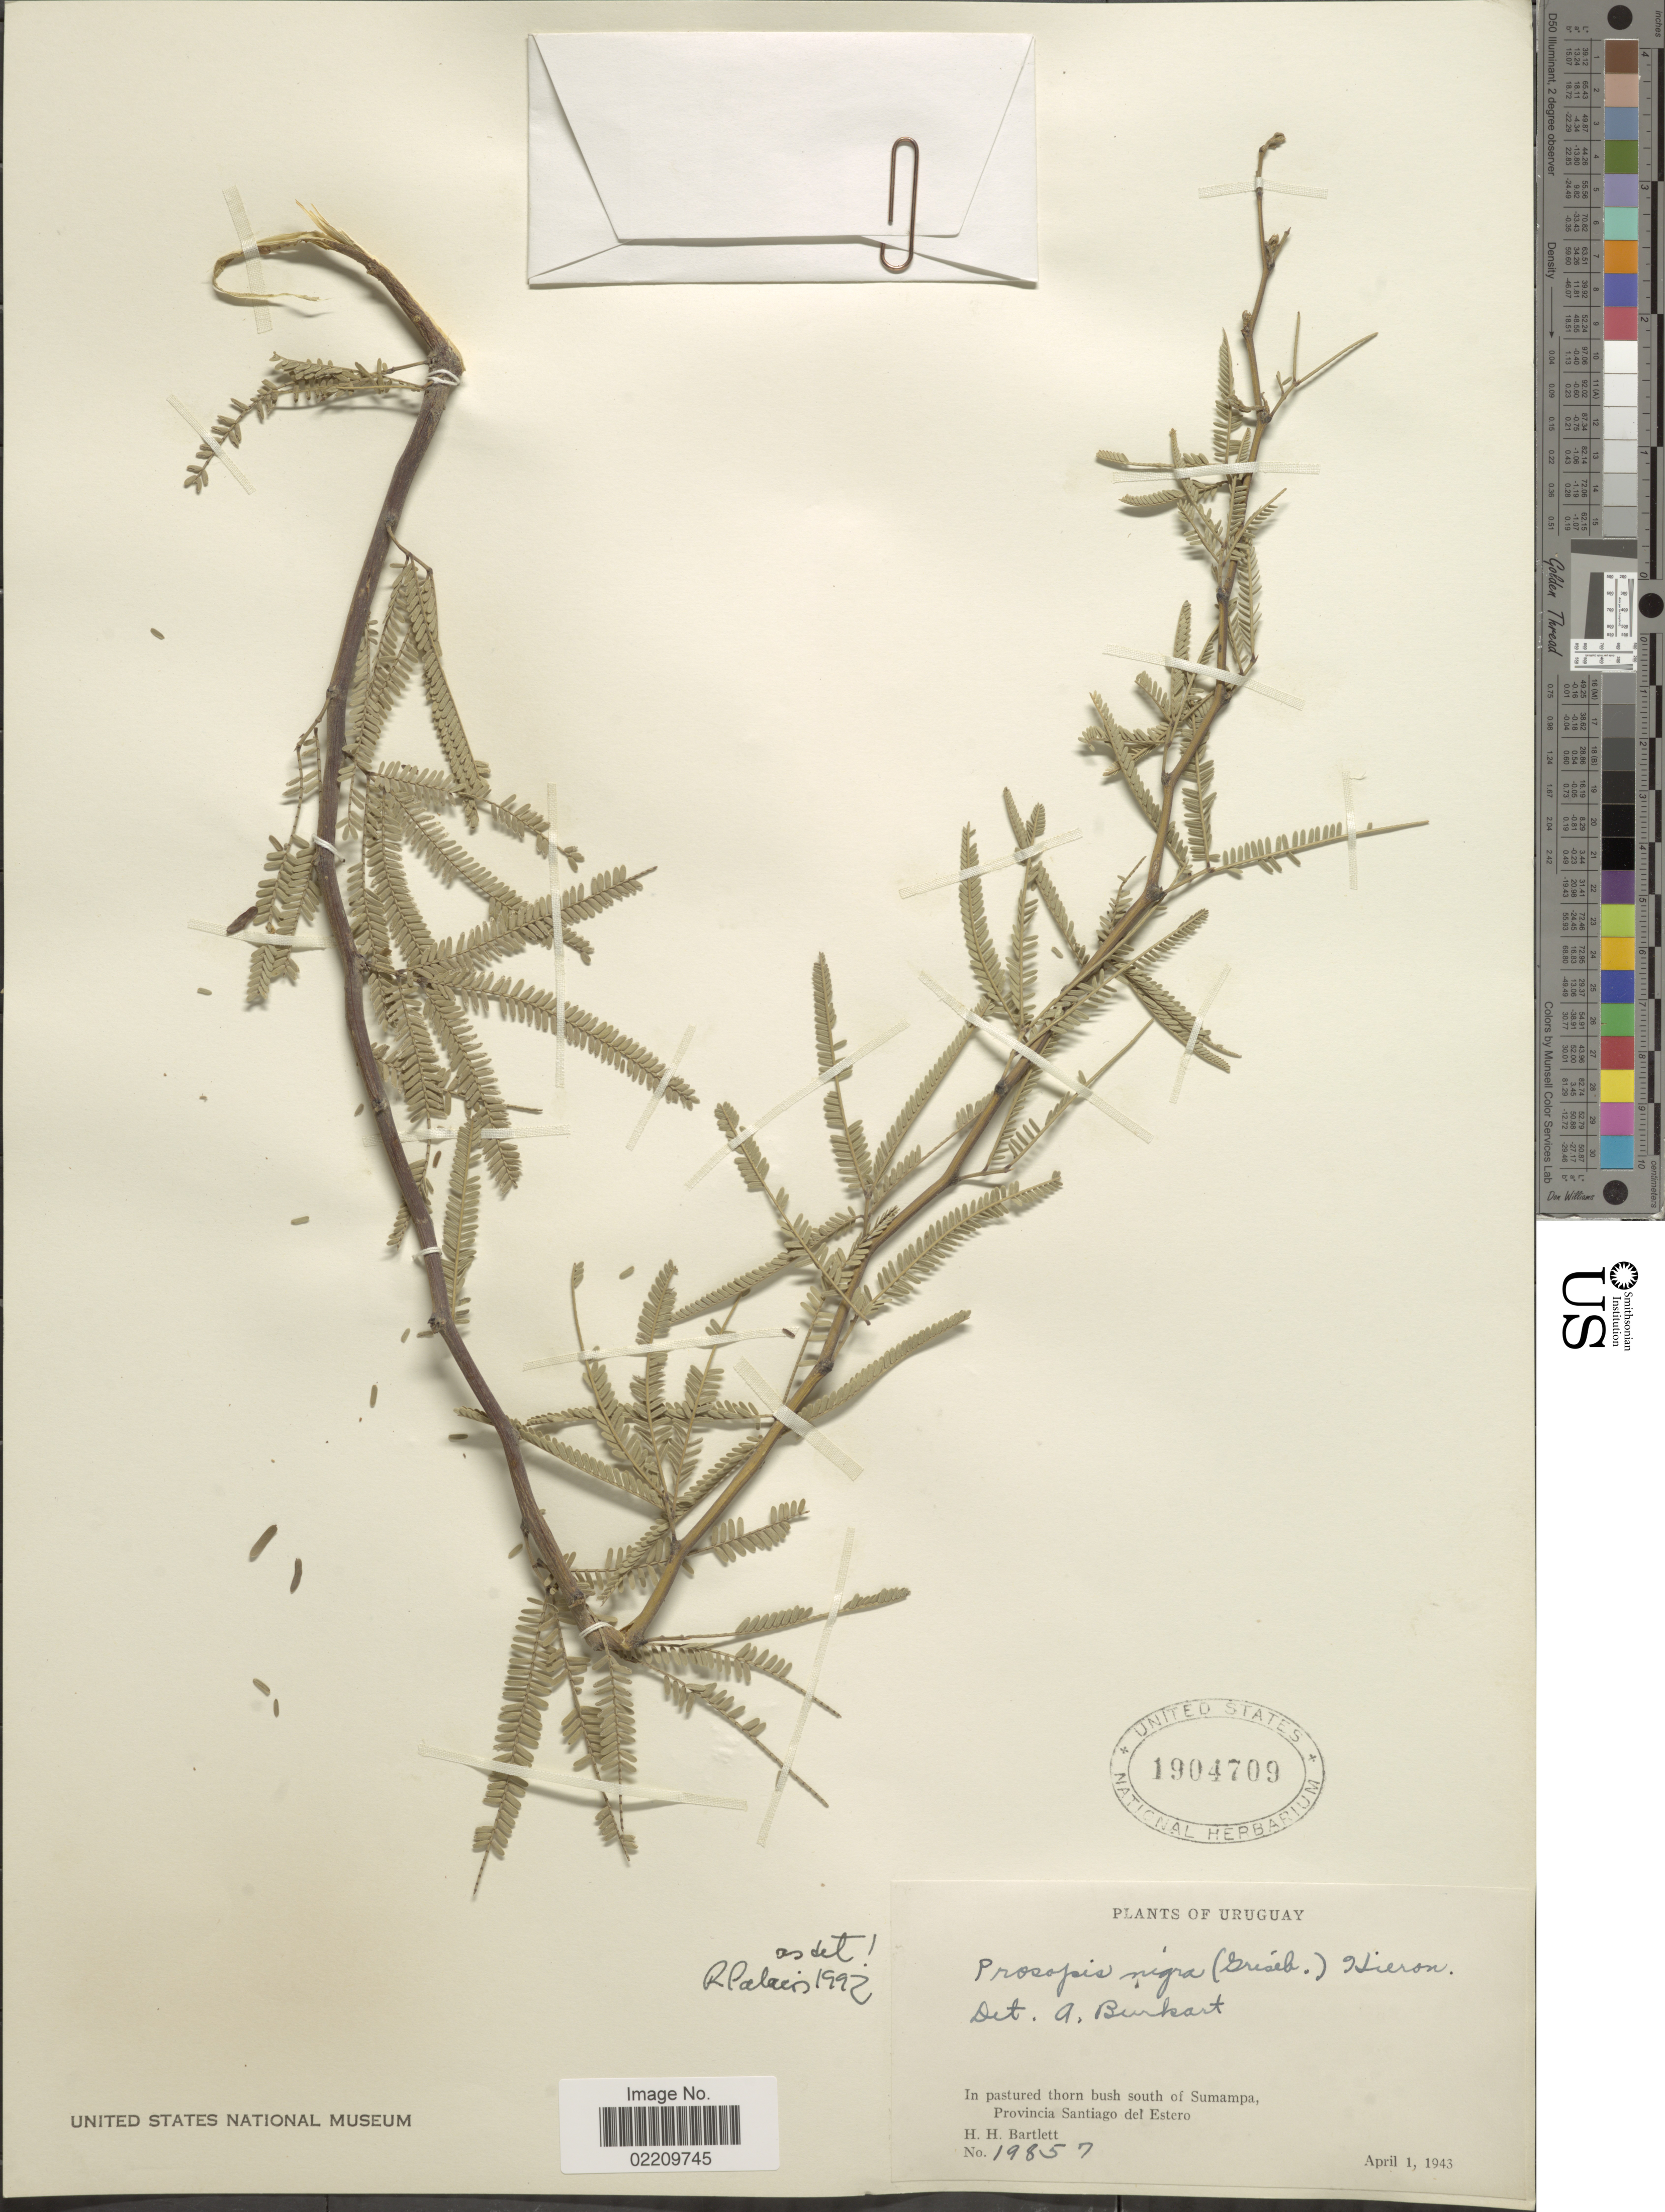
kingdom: Plantae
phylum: Tracheophyta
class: Magnoliopsida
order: Fabales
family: Fabaceae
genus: Neltuma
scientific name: Neltuma nigra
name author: (Griseb.) C. E. Hughes & G.P. Lewis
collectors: H. H. Bartlett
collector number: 19857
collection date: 1943-04-01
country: Argentina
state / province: Santiago del Estero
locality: In pastured thorn bush south of Sumampa, Provincia Santiago del Estero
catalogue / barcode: US 1904709